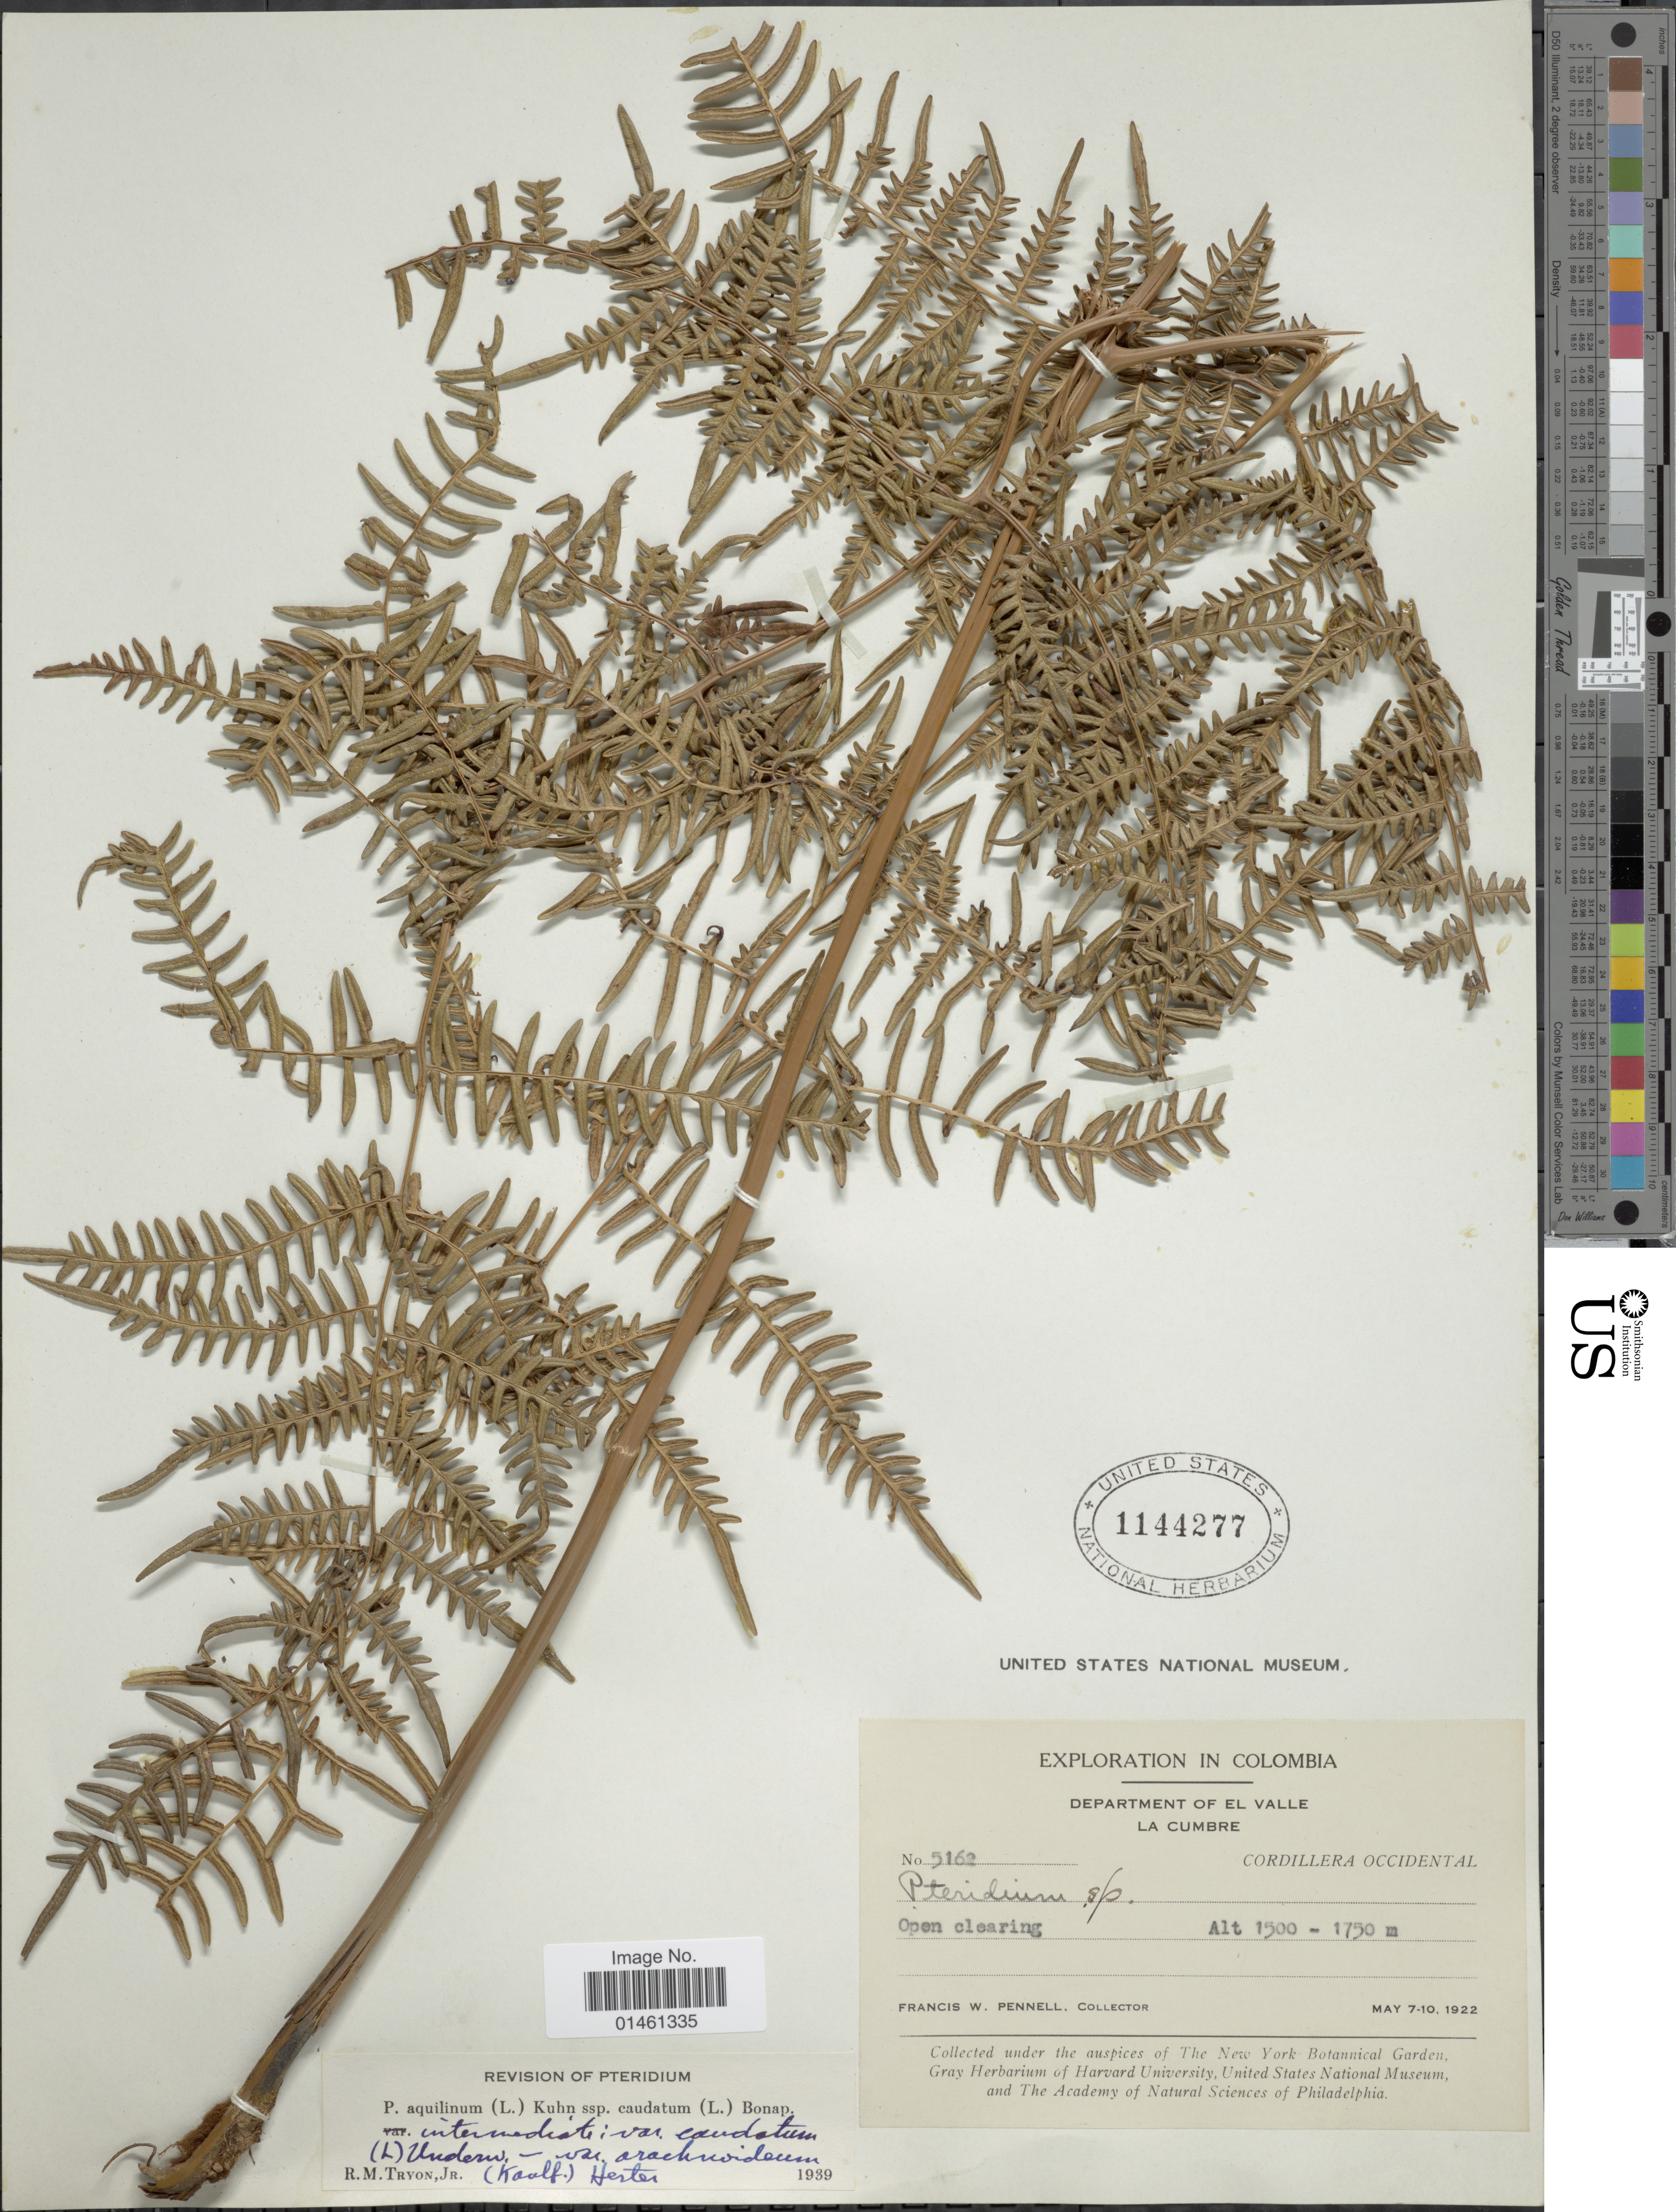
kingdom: Plantae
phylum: Tracheophyta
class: Polypodiopsida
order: Polypodiales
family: Dennstaedtiaceae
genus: Pteridium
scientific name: Pteridium caudatum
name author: (L.) Maxon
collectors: F. W. Pennell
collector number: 5162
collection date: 1922-05-07/1922-05-10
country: Colombia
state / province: Valle del Cauca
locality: El Valle, La Cumbre, Cordillera Occidental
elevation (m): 1500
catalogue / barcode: US 1144277